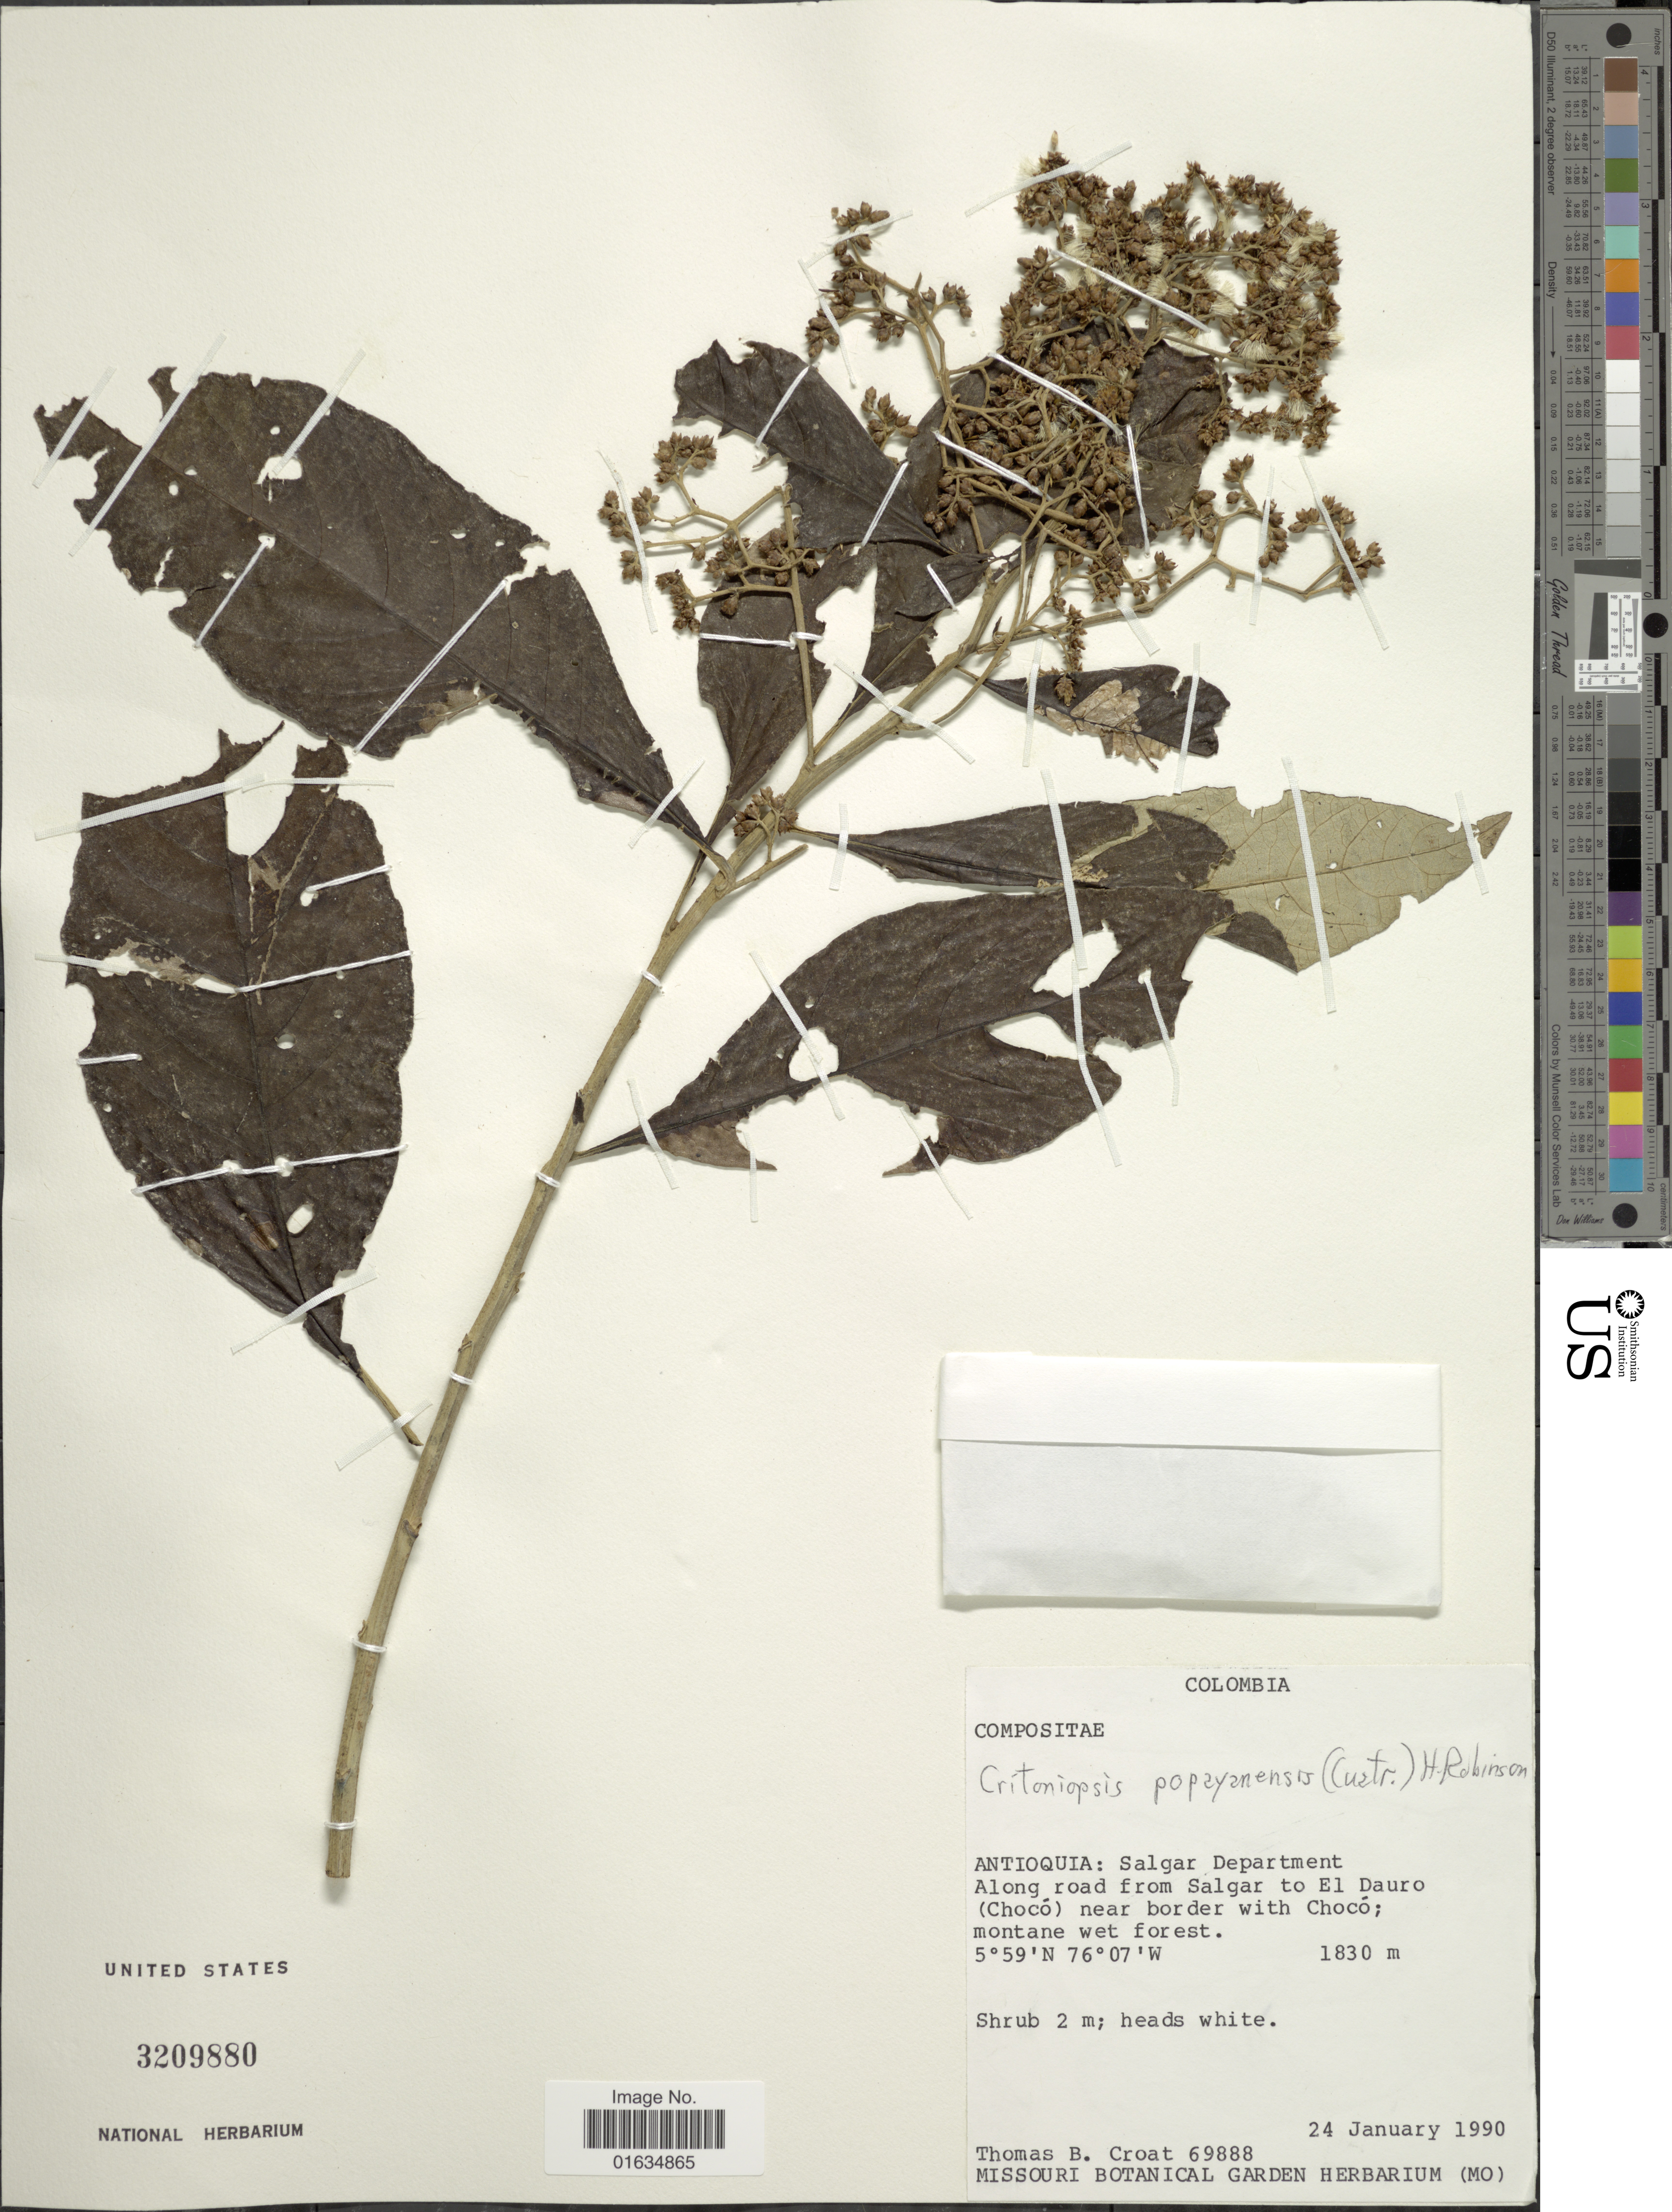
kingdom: Plantae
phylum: Tracheophyta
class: Magnoliopsida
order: Asterales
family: Asteraceae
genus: Critoniopsis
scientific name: Critoniopsis popayanensis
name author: (Cuatrec.) H. Rob.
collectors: T. B. Croat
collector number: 69888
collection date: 1990-01-24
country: Colombia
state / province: Antioquia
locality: Salgar Department, along road from Salgar to El Dauro (Choco) near border with Choco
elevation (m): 1830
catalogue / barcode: US 3209880